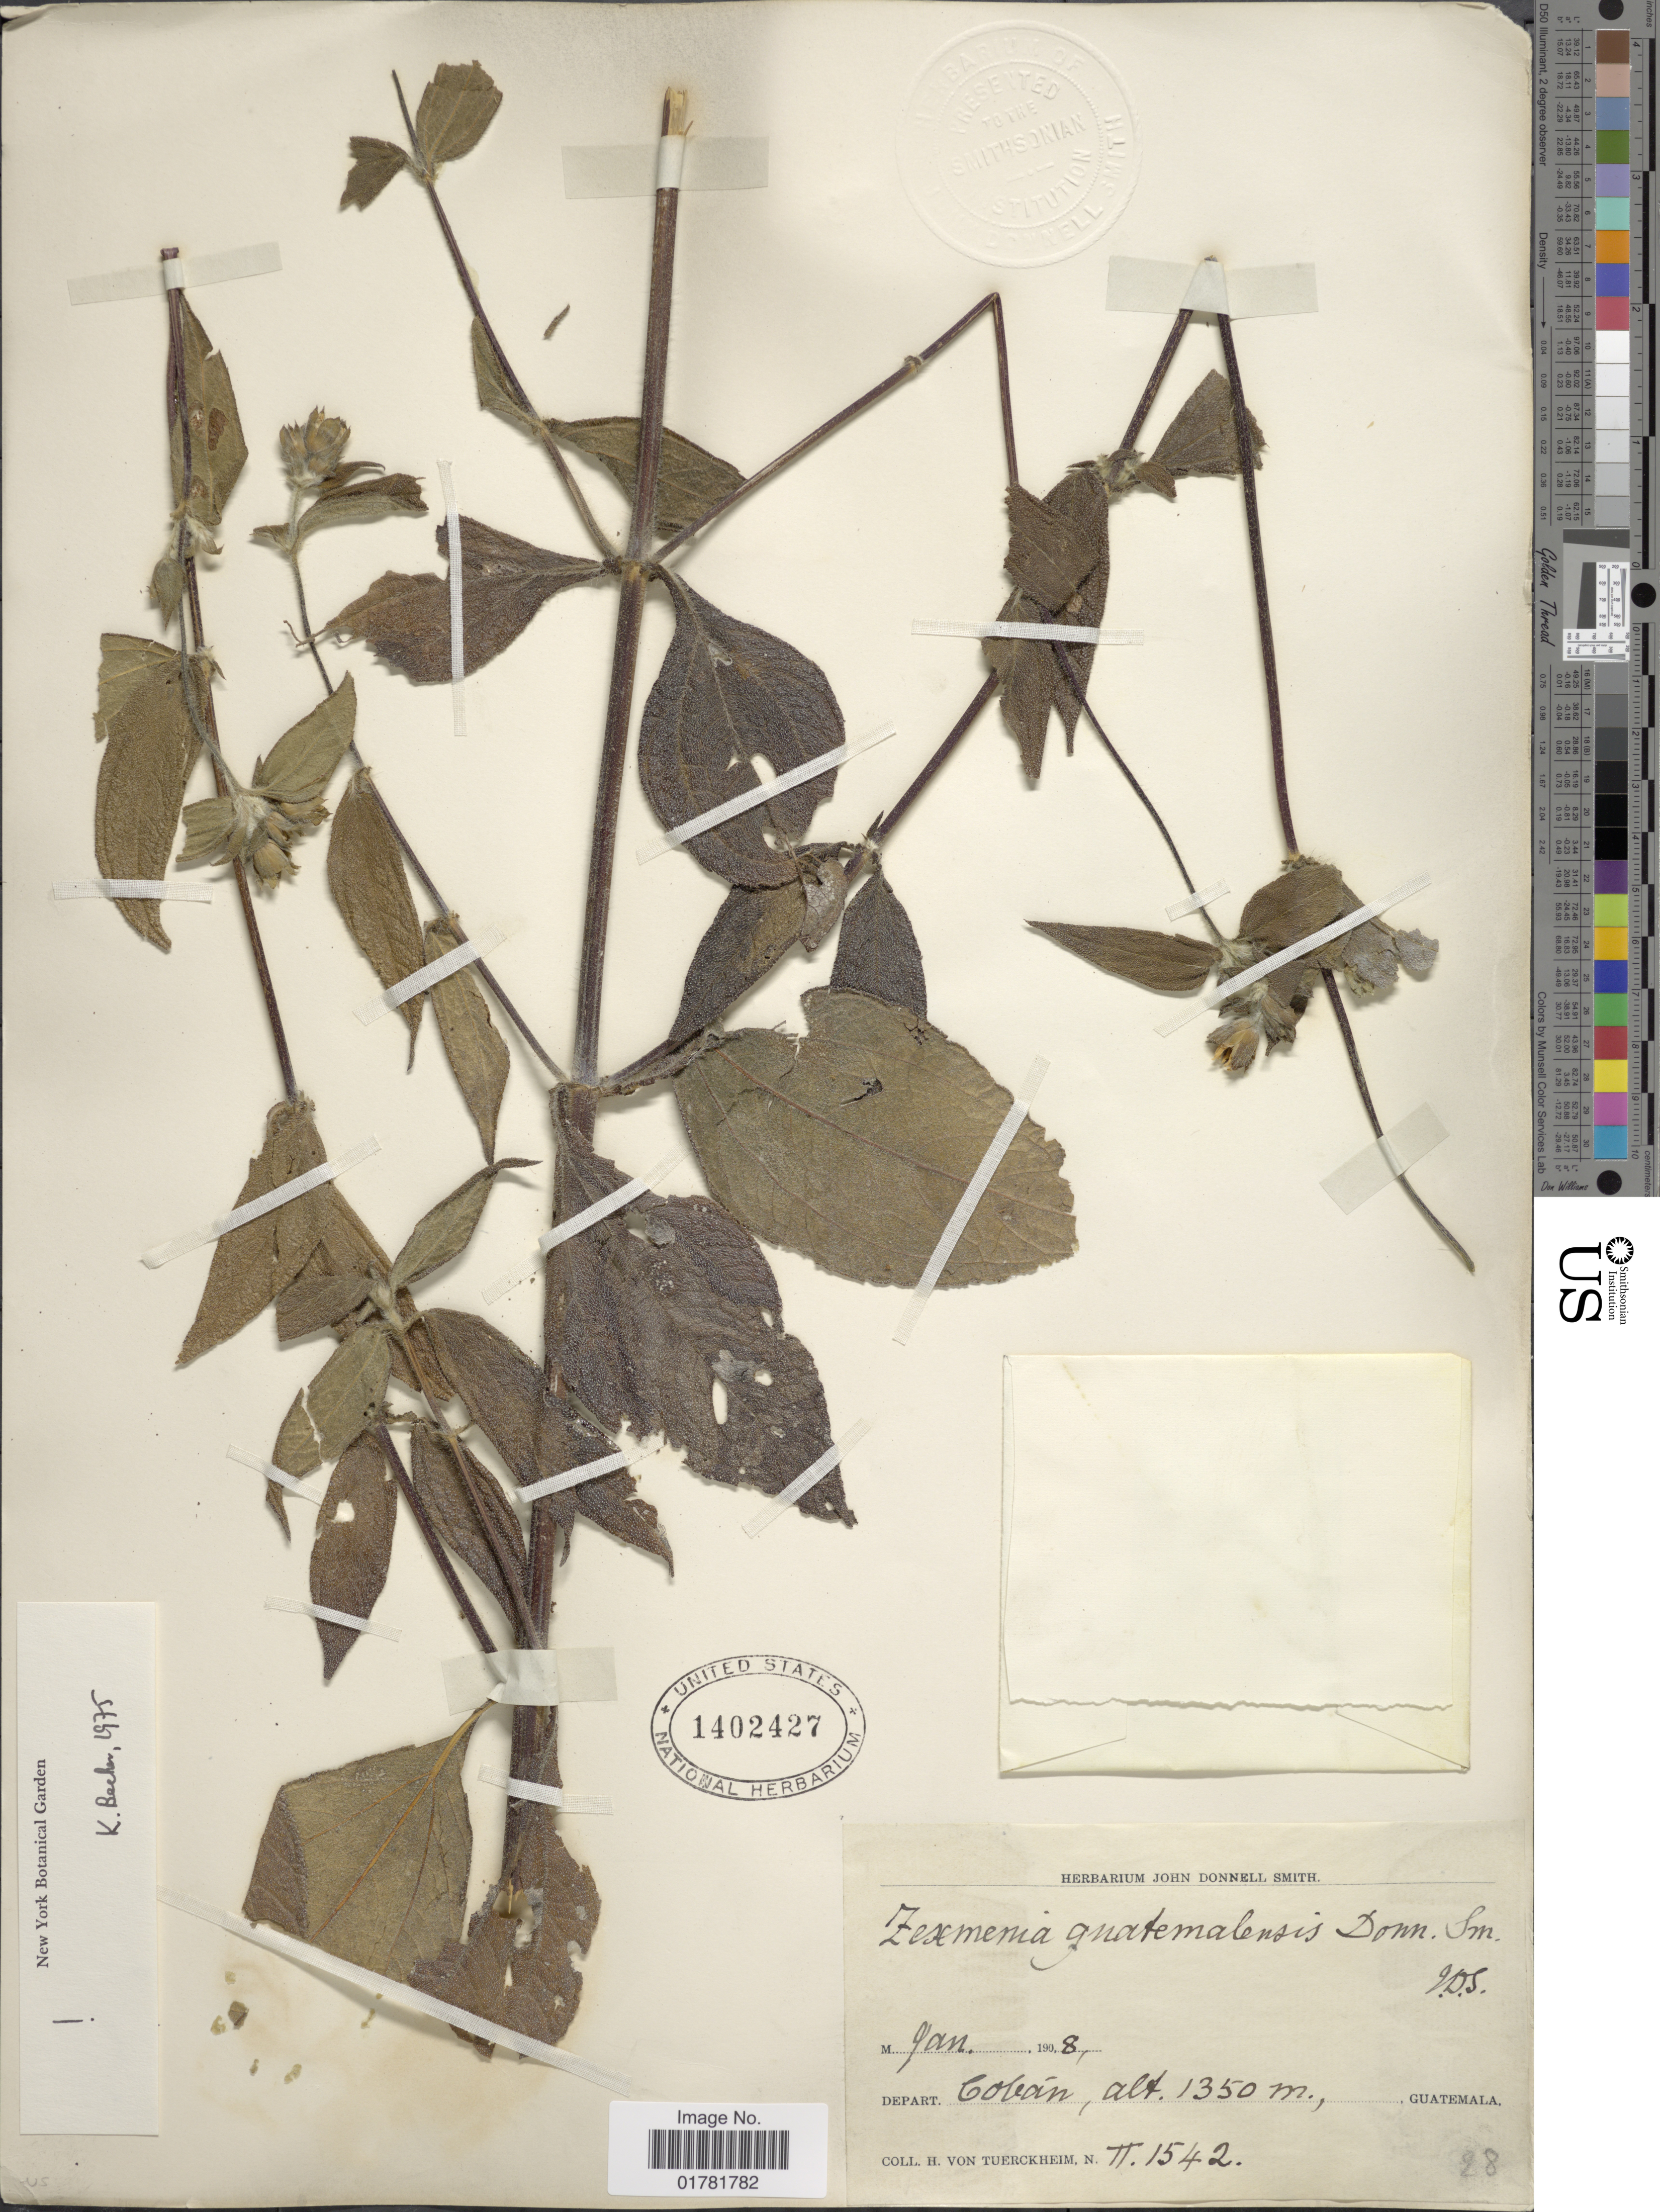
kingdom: Plantae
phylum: Tracheophyta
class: Magnoliopsida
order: Asterales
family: Asteraceae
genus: Lundellianthus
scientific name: Lundellianthus guatemalensis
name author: (Donn. Sm.) Strother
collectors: H. von Türckheim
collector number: II 1542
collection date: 1908-01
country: Guatemala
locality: Cobán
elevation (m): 1350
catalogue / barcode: US 1402427